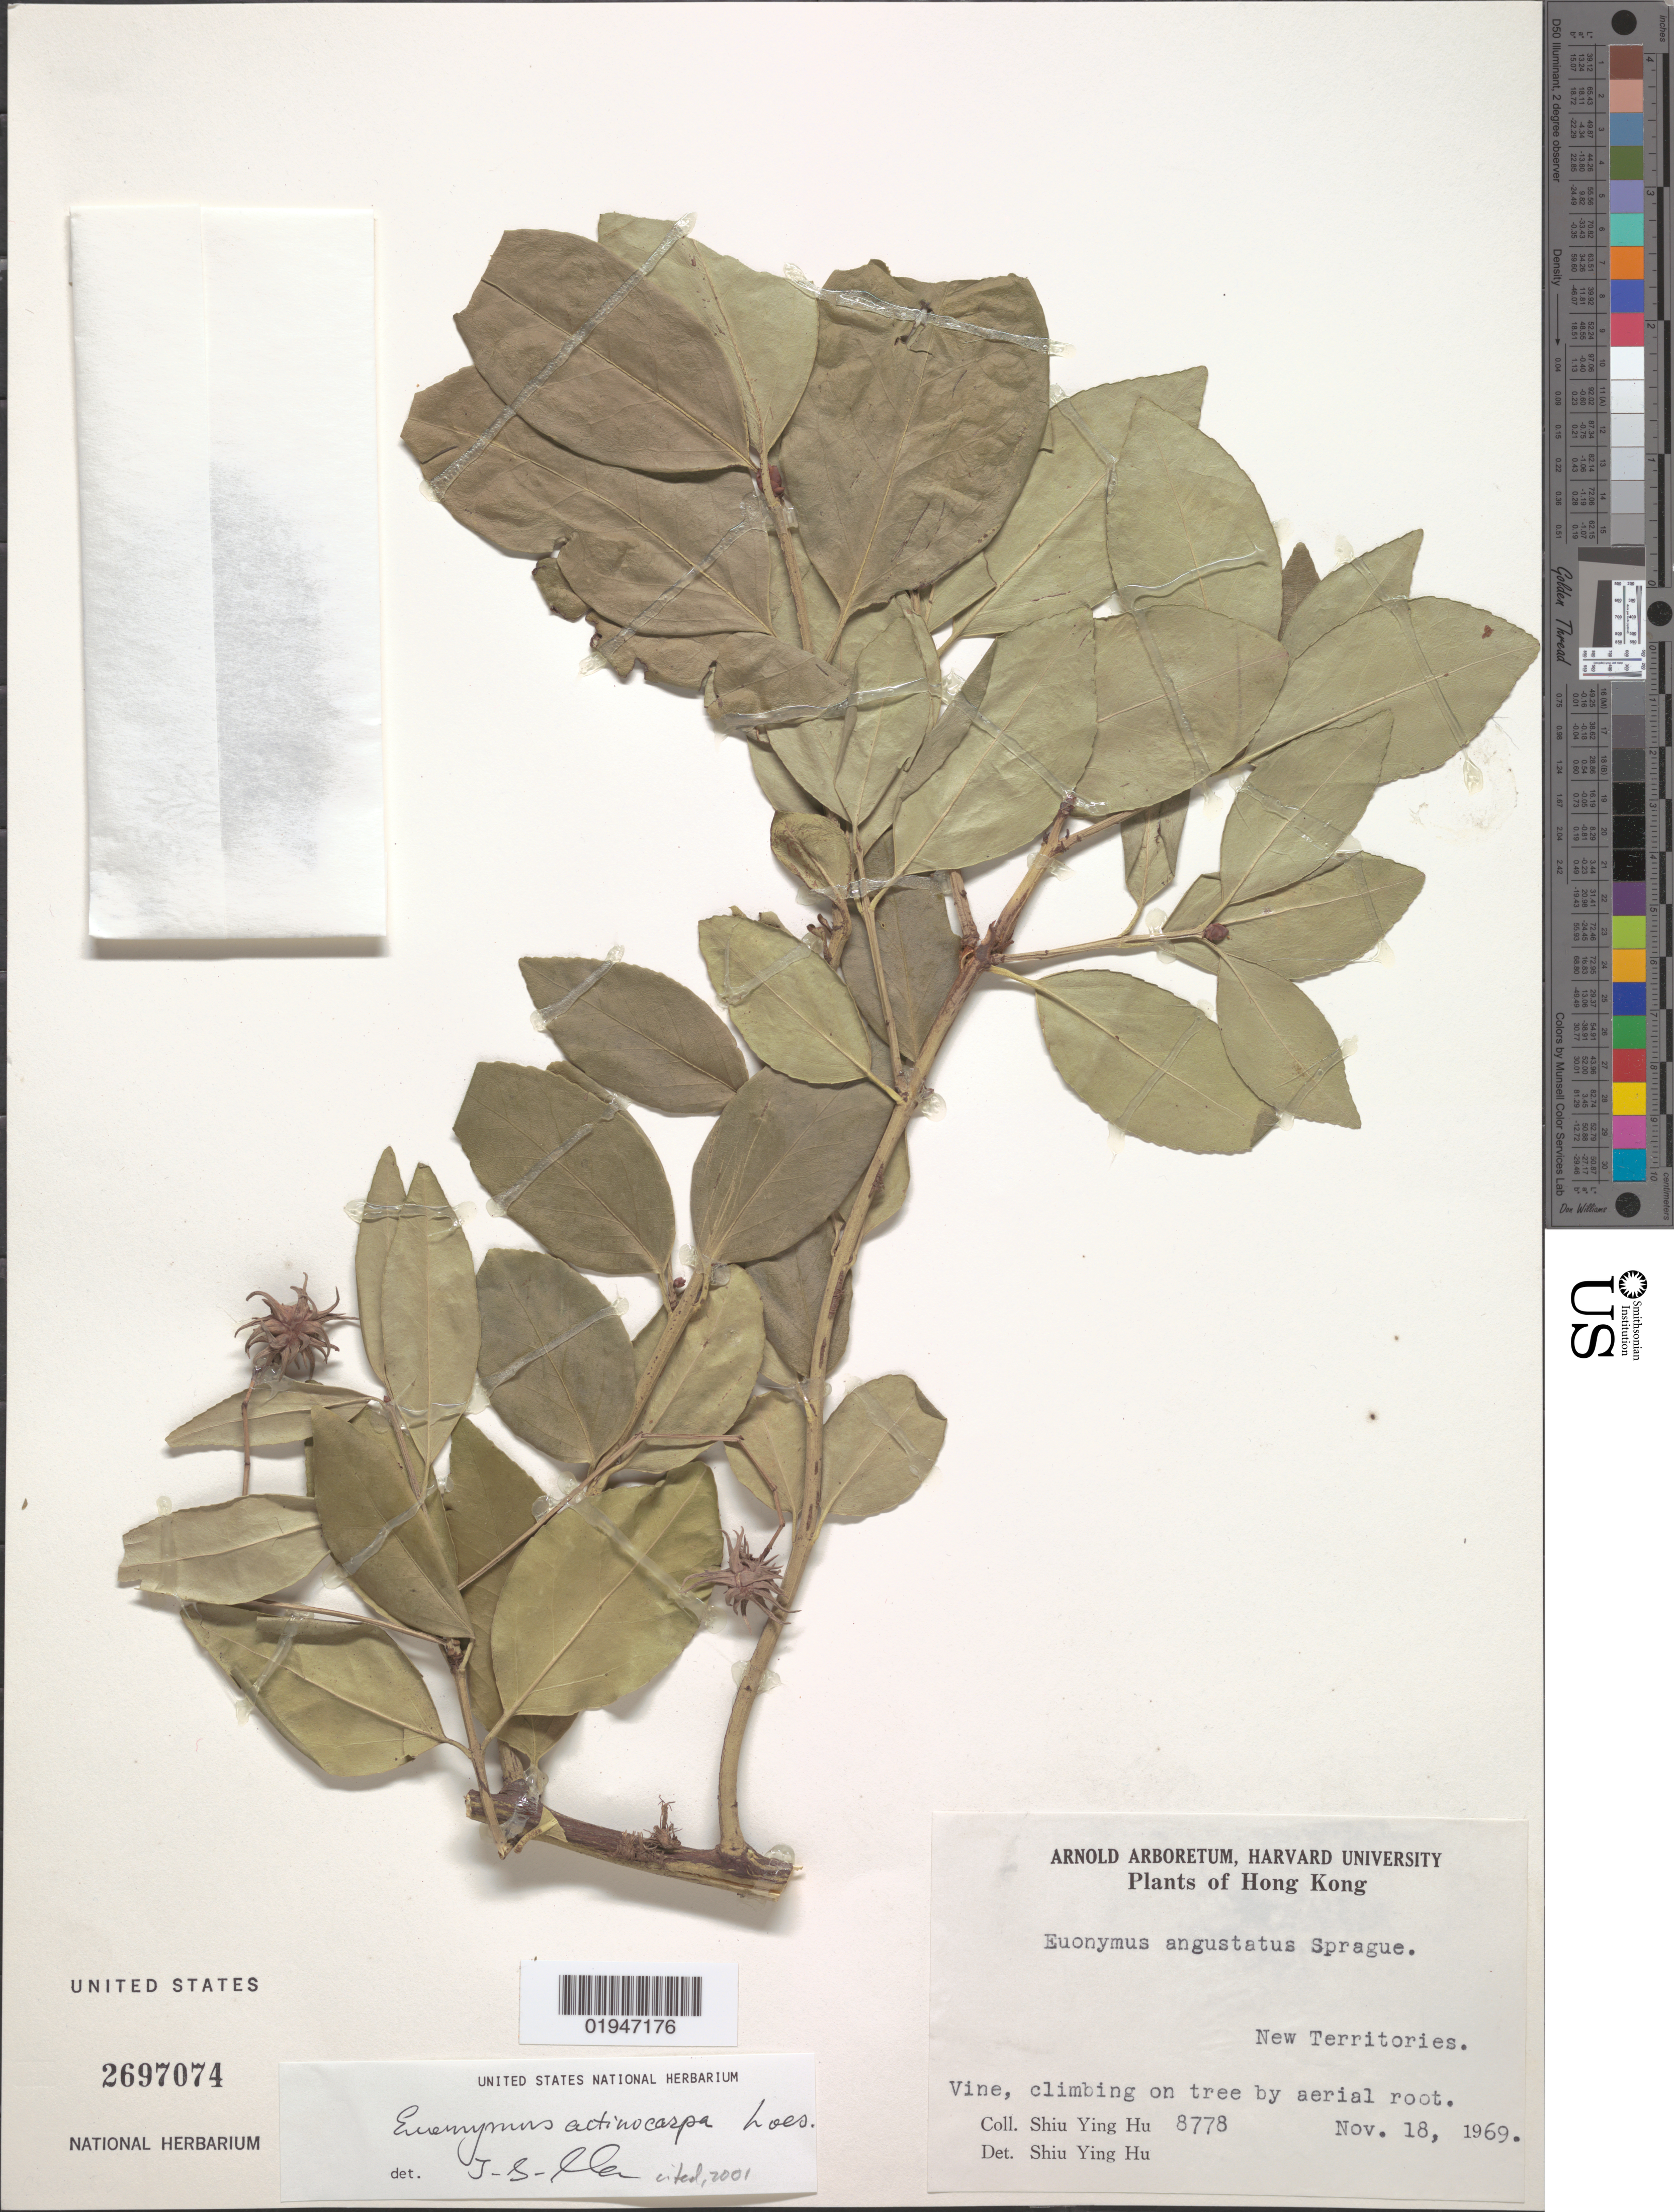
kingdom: Plantae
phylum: Tracheophyta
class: Magnoliopsida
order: Celastrales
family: Celastraceae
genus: Euonymus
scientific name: Euonymus actinocarpa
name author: Loes.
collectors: S. Y. Hu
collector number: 8778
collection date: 1969-11-18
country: China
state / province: Hong Kong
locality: New Territories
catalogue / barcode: US 2697074